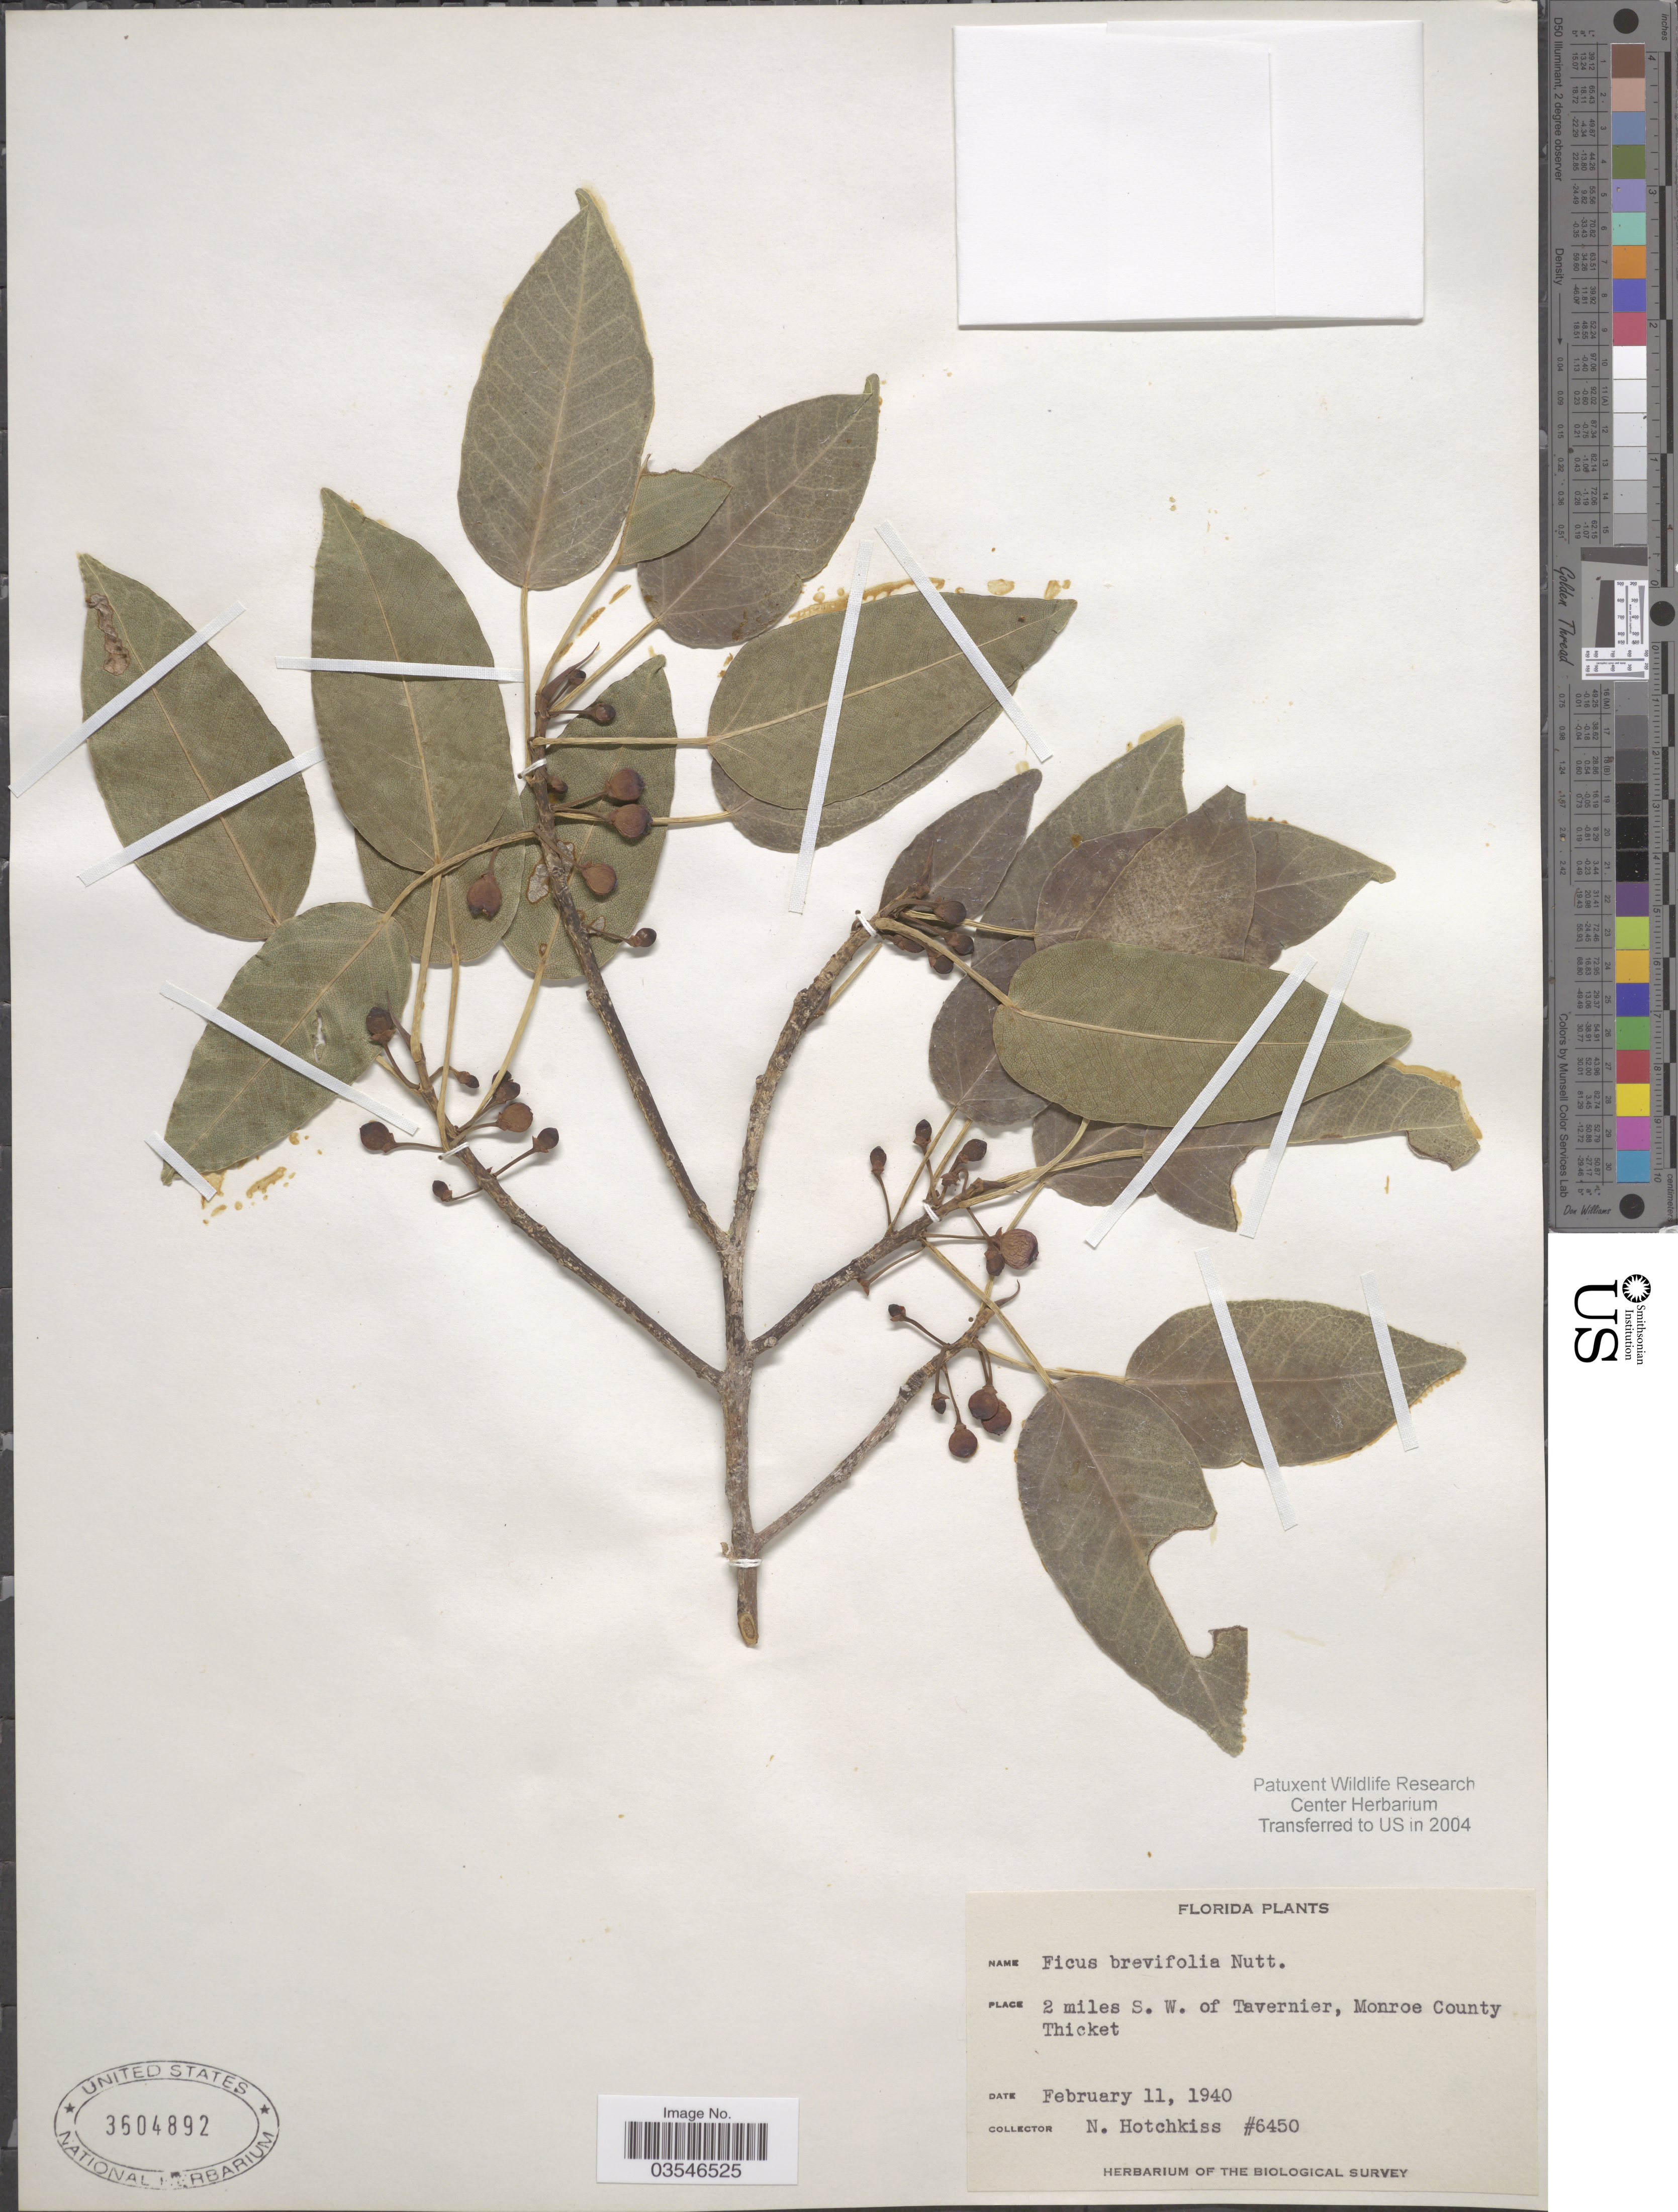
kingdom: Plantae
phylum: Tracheophyta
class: Magnoliopsida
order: Rosales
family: Moraceae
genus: Ficus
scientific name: Ficus brevifolia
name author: Nutt.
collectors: N. Hotchkiss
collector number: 6450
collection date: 1940-02-11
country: United States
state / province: Florida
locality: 2 miles S.W. of Tavernier, Monroe County Thicket.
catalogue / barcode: US 3604892